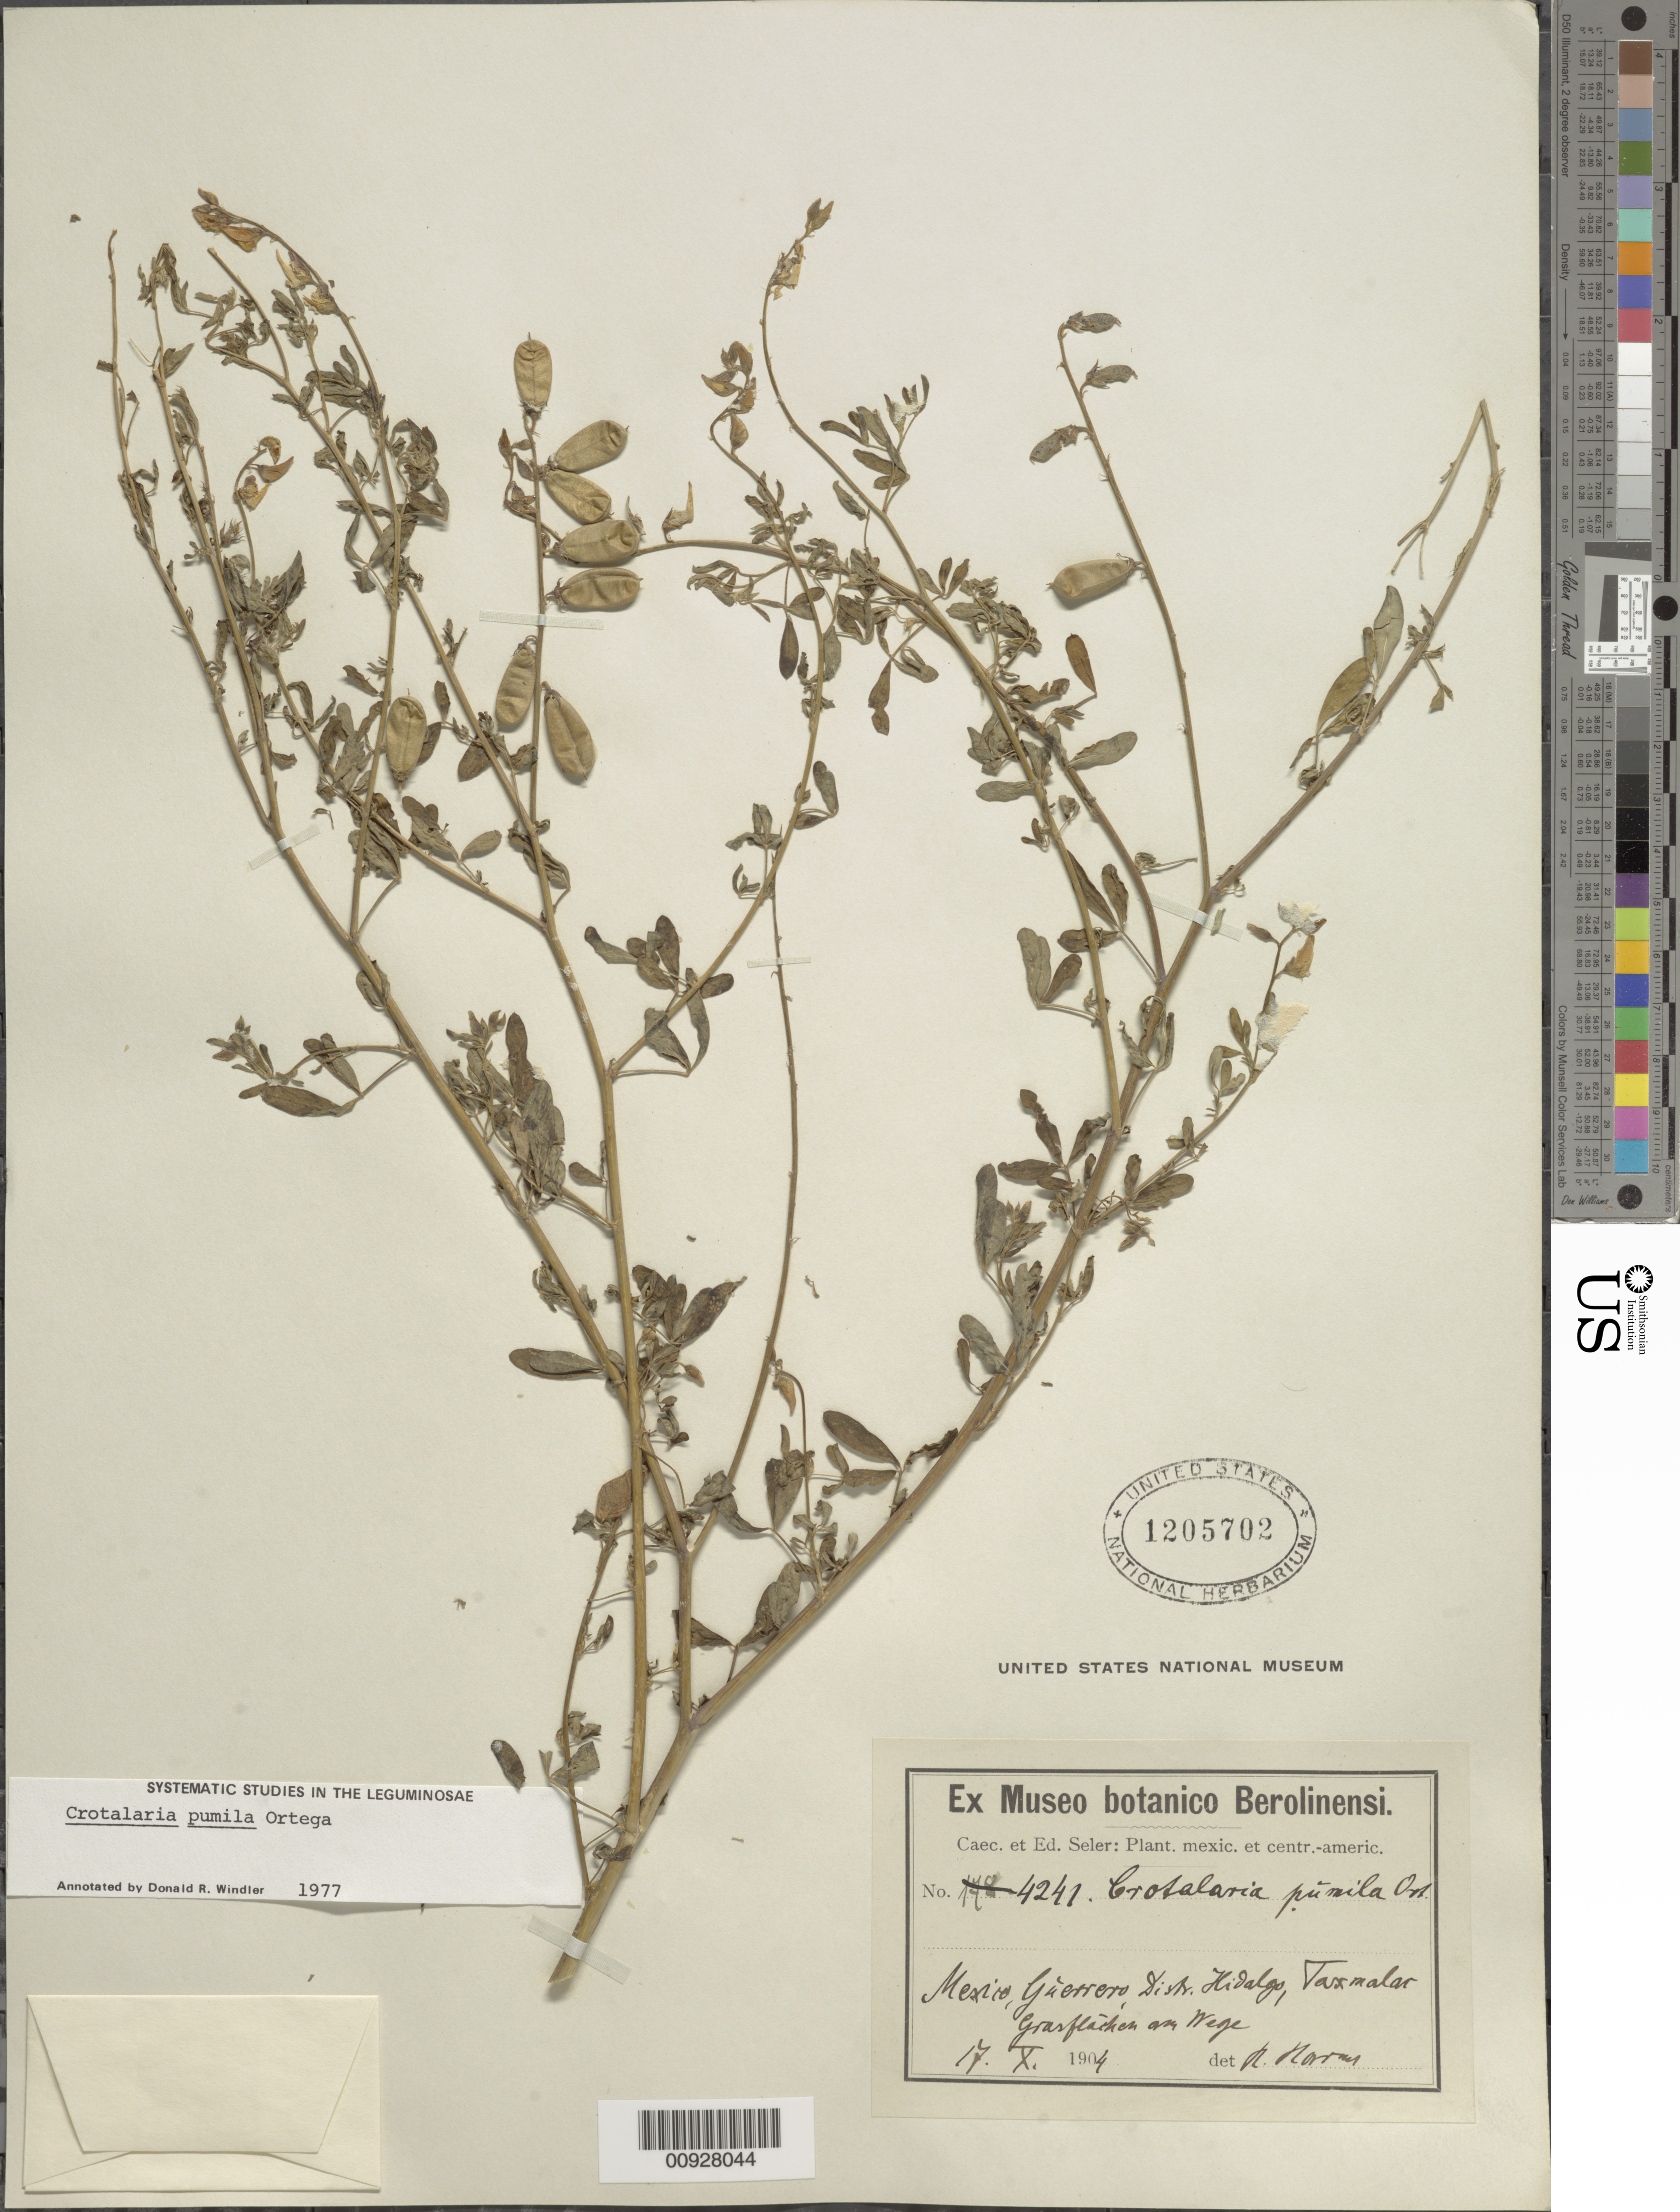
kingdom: Plantae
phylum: Tracheophyta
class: Magnoliopsida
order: Fabales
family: Fabaceae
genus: Crotalaria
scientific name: Crotalaria pumila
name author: Ortega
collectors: C. Seler & E. G. Seler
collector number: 4241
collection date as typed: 17 Oct 1904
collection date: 1904-10-17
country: Mexico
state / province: Guerrero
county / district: Hidalgo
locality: Guerrero, Distr. Hidalgo, Taxmalac (Check!, possibly Tlaxmalac).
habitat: Grasflächen an Wege.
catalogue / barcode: US 1205702